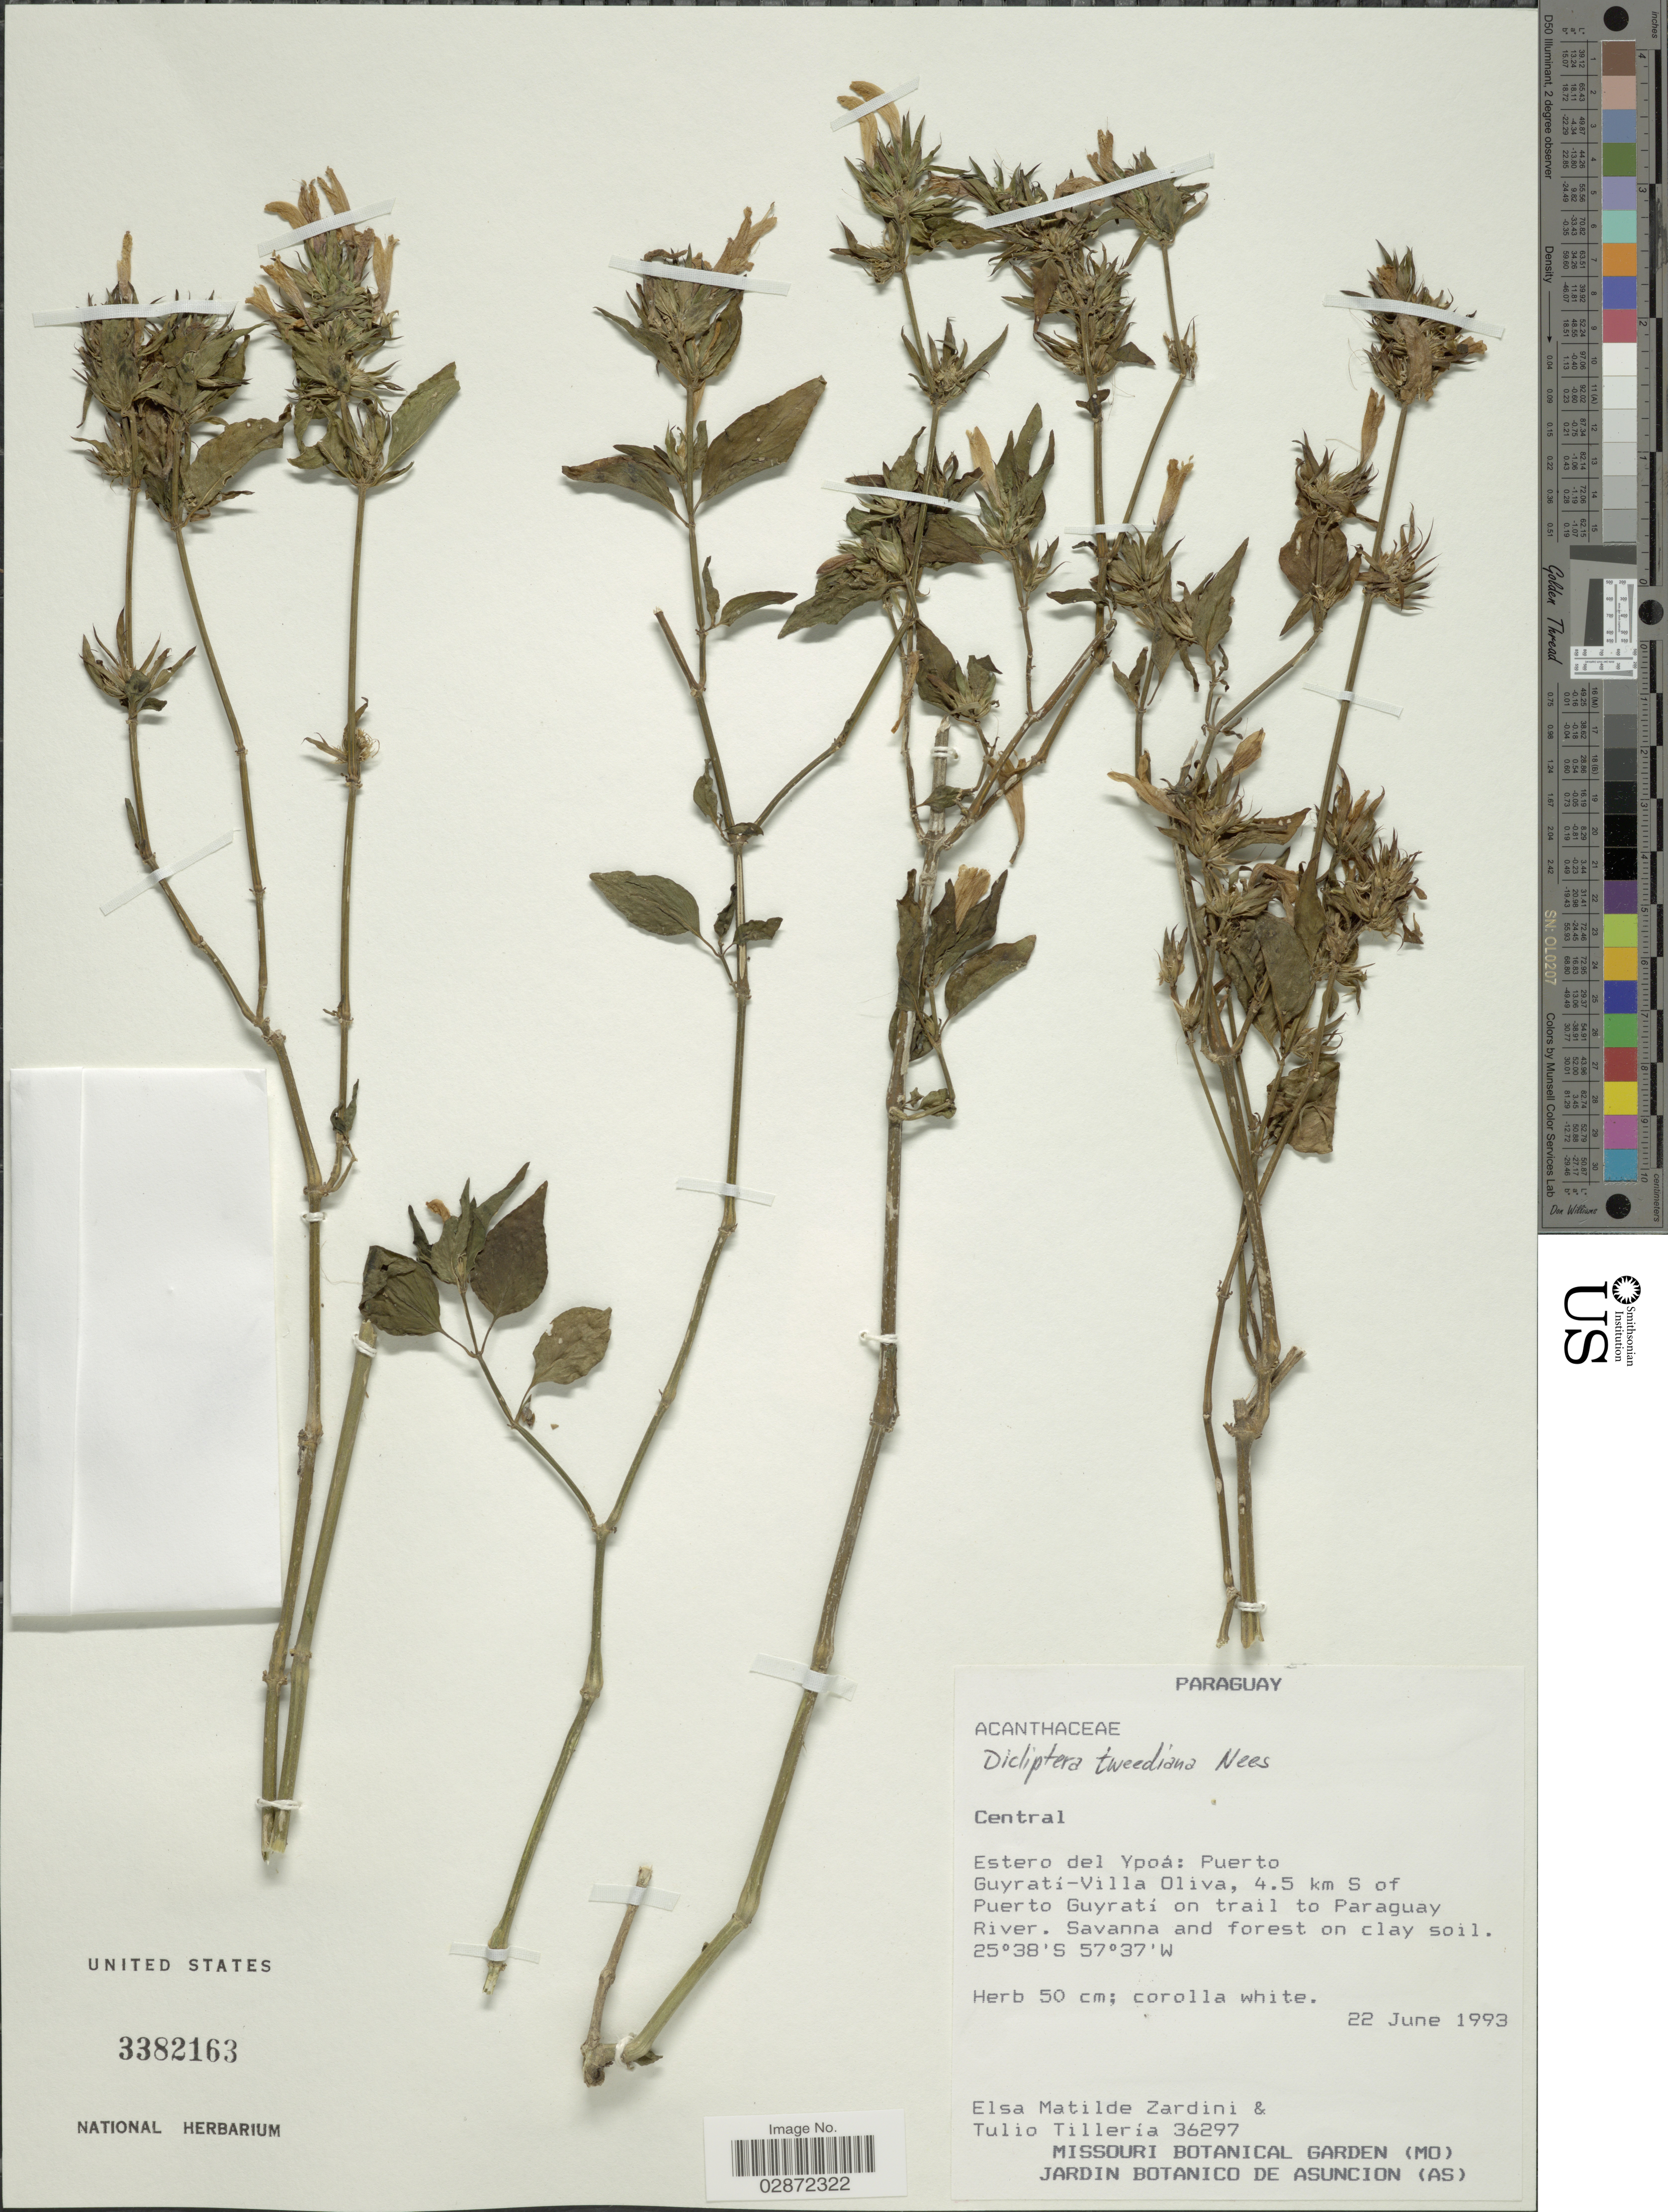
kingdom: Plantae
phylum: Tracheophyta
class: Magnoliopsida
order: Lamiales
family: Acanthaceae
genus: Dicliptera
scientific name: Dicliptera squarrosa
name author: Nees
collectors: E. M. Zardini & T. Tilleria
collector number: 36297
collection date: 1993-06-22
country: Paraguay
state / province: Central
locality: Estero del Ypoá: Puerto Guyratí-Villa Oliva, 4.5 km S of Puerto Guyratí on trail to Paraguay River.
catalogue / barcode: US 3382163